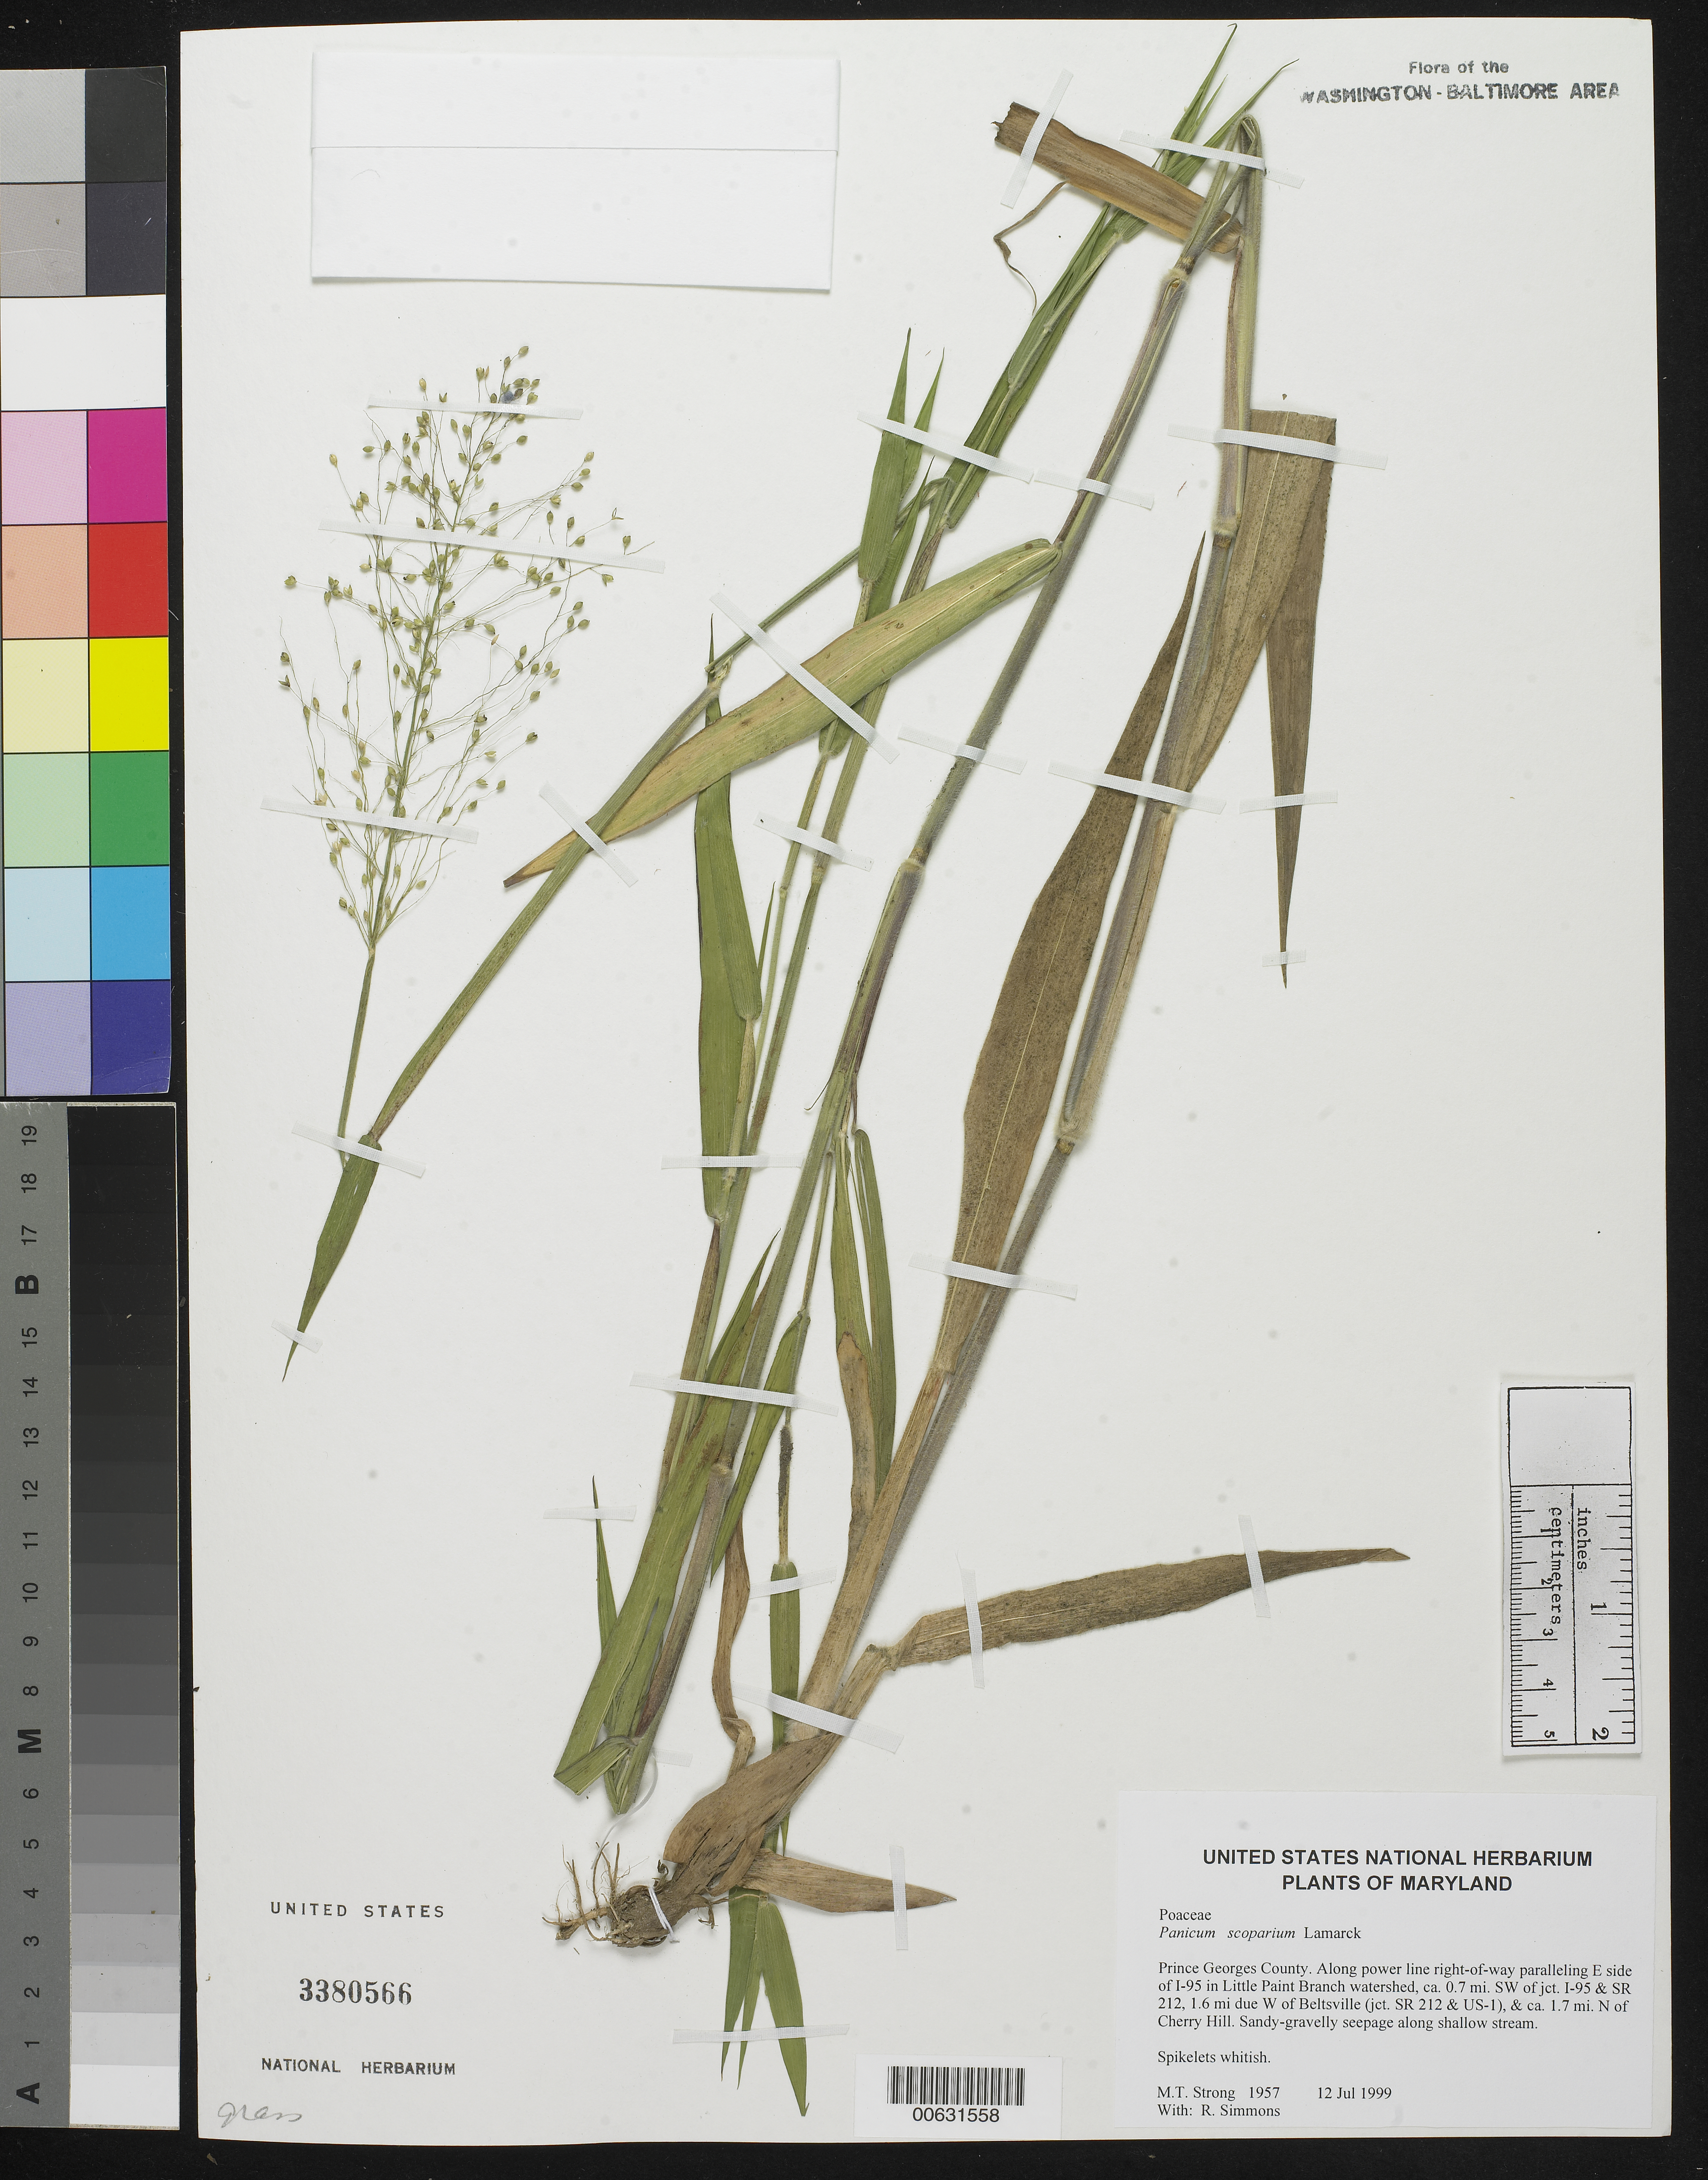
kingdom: Plantae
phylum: Tracheophyta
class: Liliopsida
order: Poales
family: Poaceae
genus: Dichanthelium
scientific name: Dichanthelium scoparium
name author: (Lam.) Gould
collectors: M. T. Strong & R. Simmons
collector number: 1957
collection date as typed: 12 Jul 1999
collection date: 1999-07-12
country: United States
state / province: Maryland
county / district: Prince George's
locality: Along power line right-of-way paralleling E side of I-95 in Little Paint Branch watershed, ca. 0.7 mi. SW of jct. I-95 & SR 212, 1.6 mi due W of Beltsville (jct. SR 212 & US-1), & ca. 1.7 mi. N of Cherry Hill.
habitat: Sandy-gravelly seepage along shallow stream.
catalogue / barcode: US 3380566